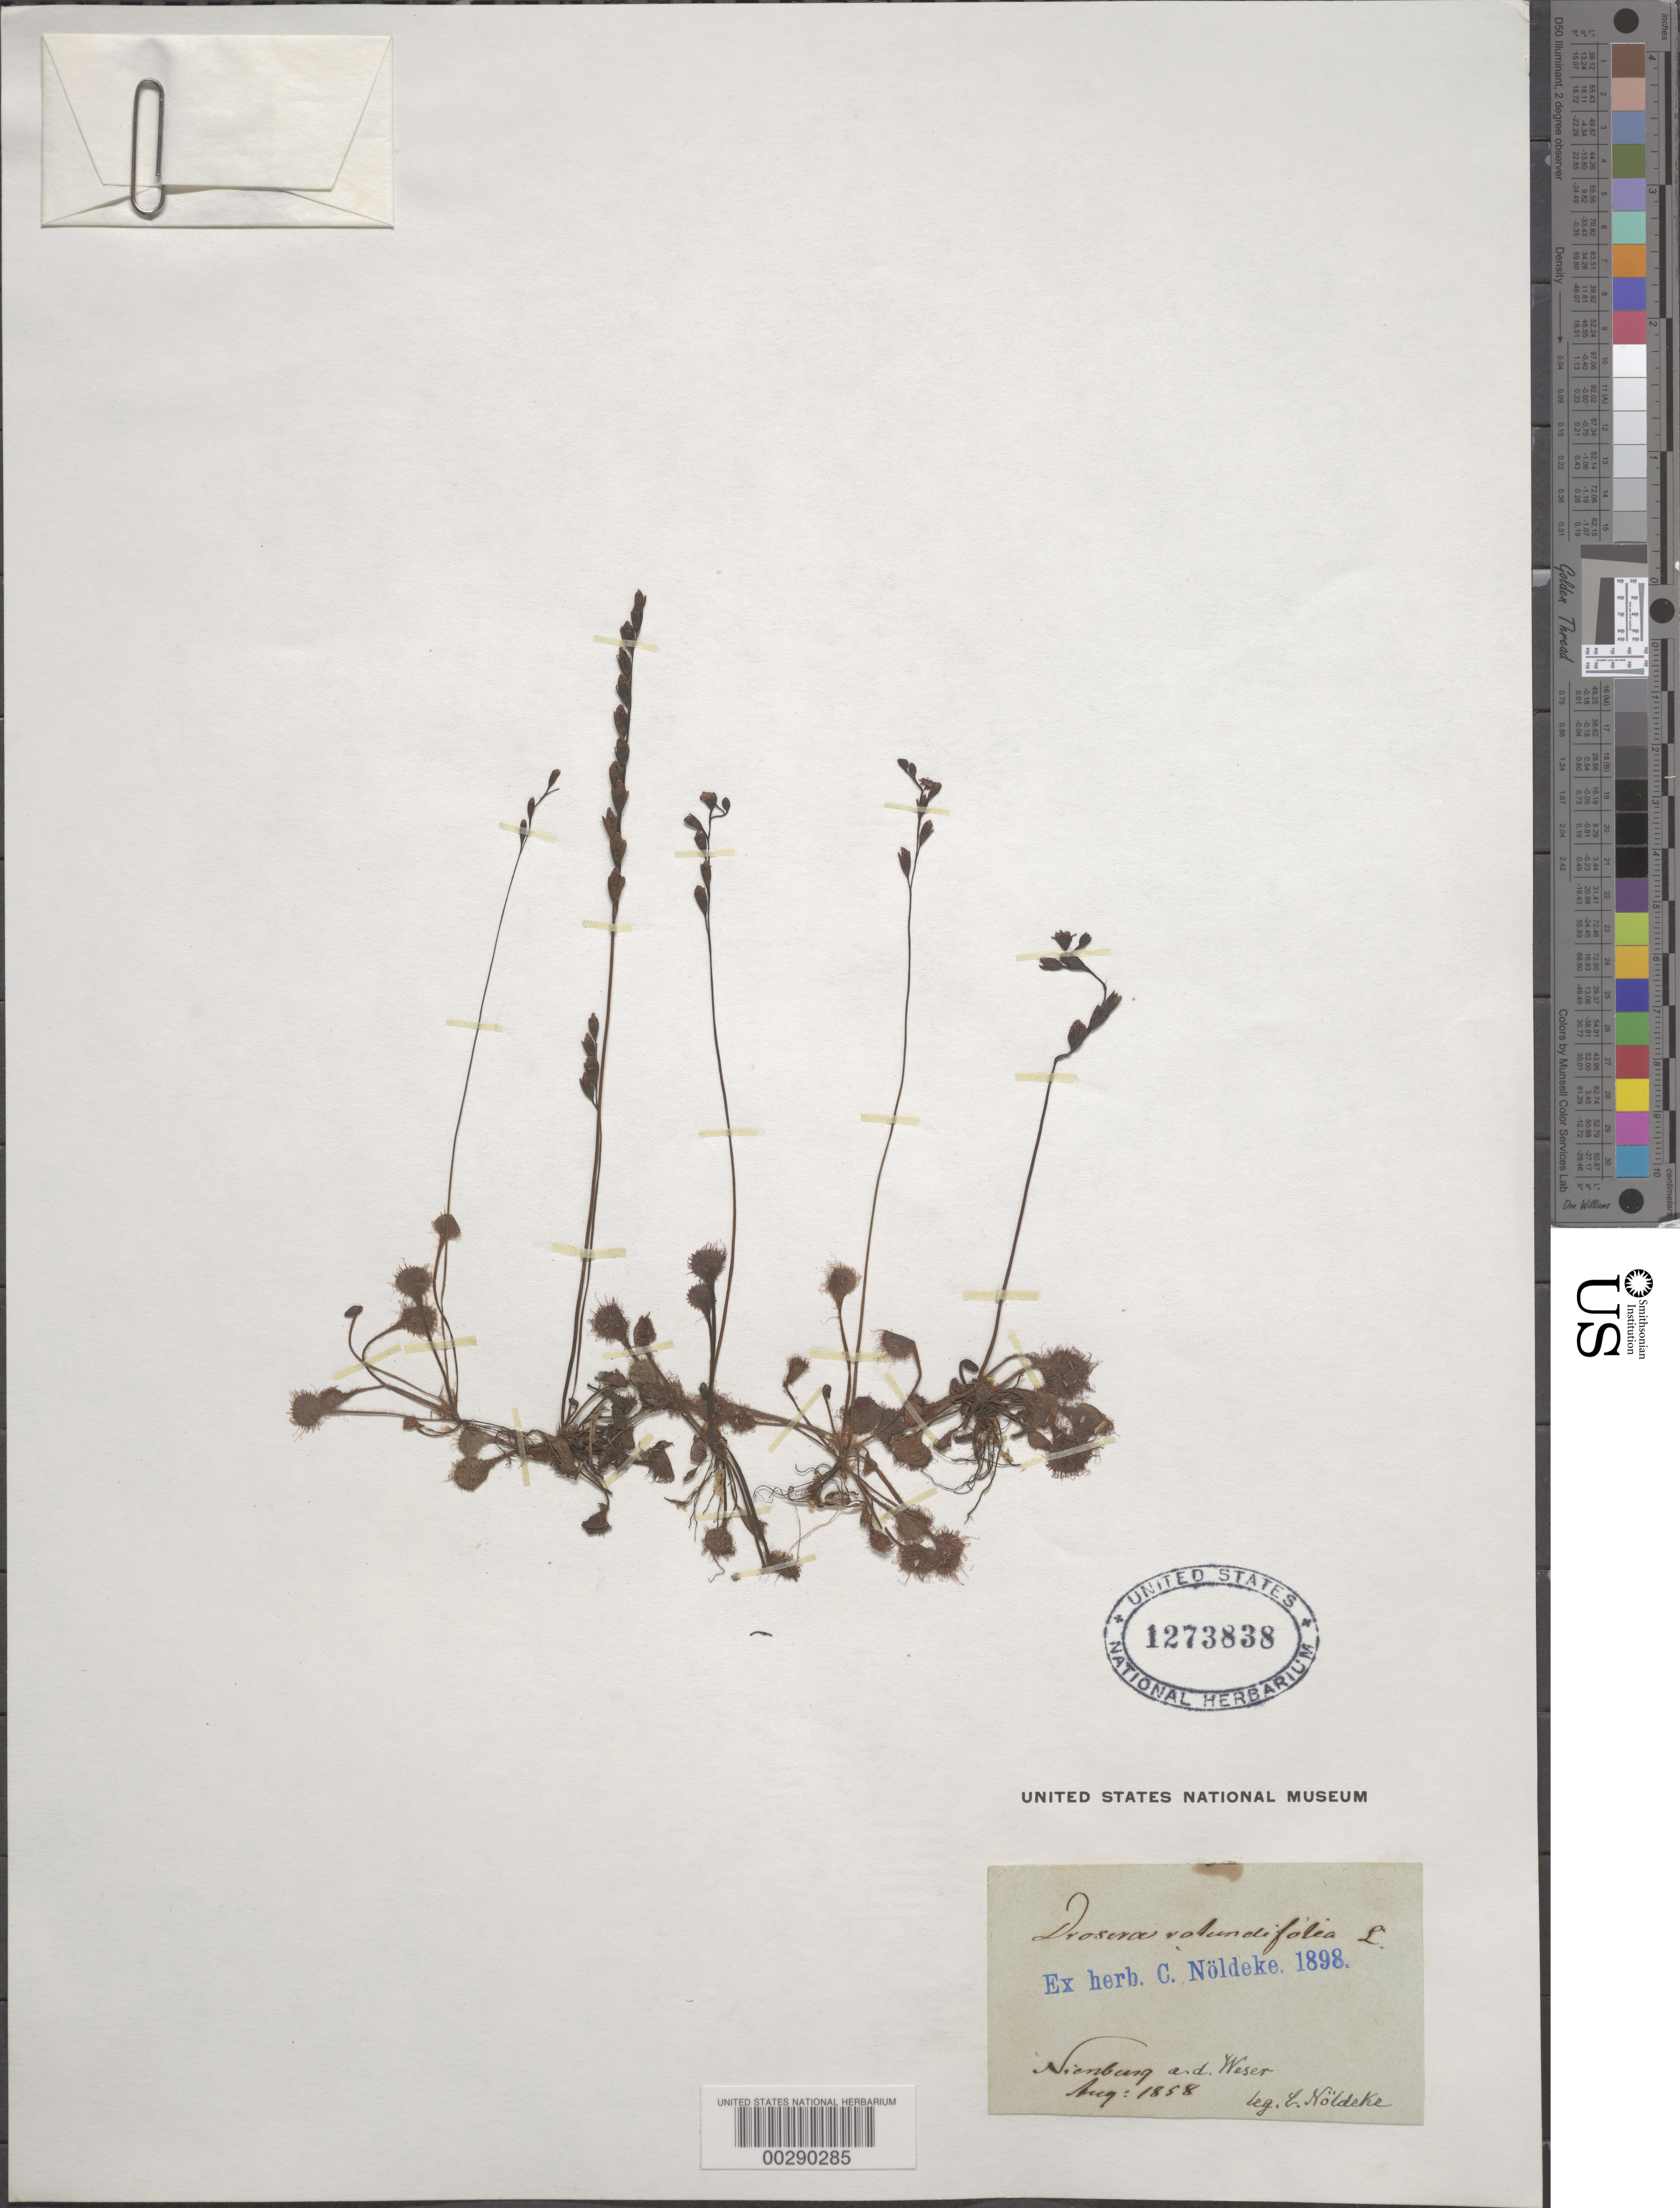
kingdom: Plantae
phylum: Tracheophyta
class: Magnoliopsida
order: Caryophyllales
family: Droseraceae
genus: Drosera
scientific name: Drosera rotundifolia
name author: L.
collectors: C. Noldeke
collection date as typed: Aug 1858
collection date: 1858-08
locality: Nienburg ad weser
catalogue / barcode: US 1273838